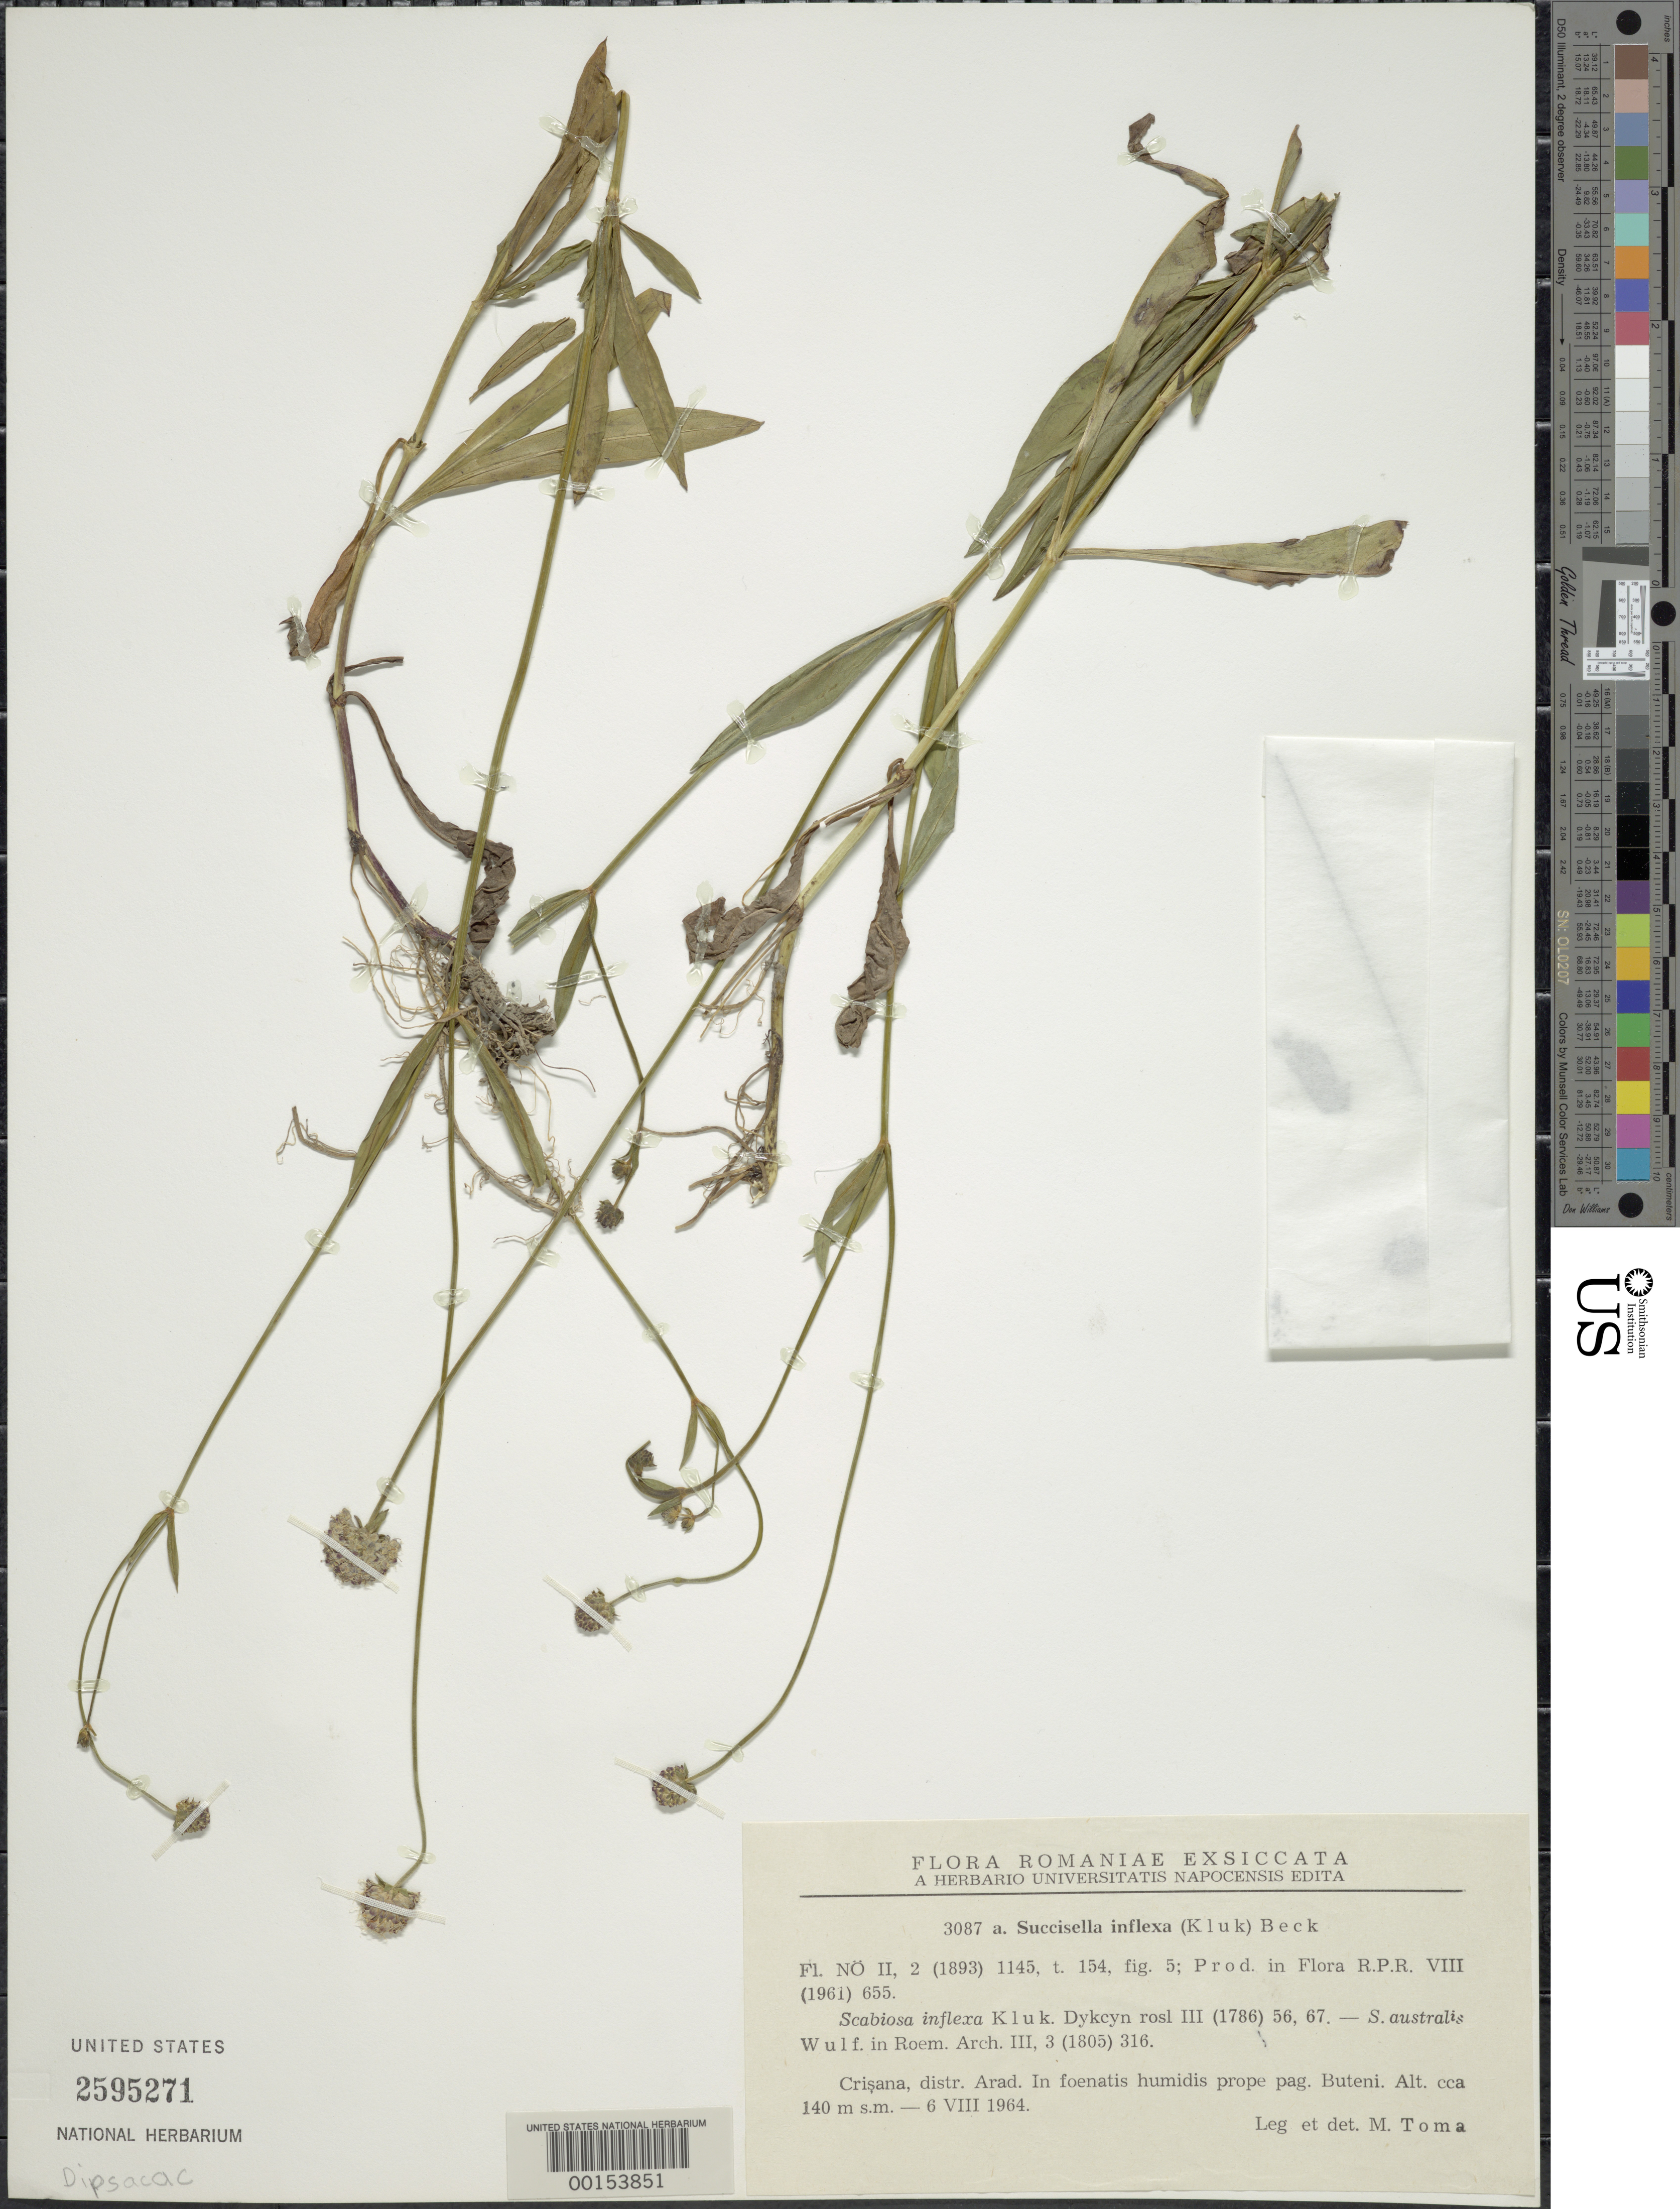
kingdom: Plantae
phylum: Tracheophyta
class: Magnoliopsida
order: Dipsacales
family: Caprifoliaceae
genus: Succisa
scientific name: Succisa inflexa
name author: Schur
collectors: M. Toma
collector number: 3087a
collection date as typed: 06 Aug 1964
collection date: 1964-08-06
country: Romania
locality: Buteni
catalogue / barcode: US 2595271